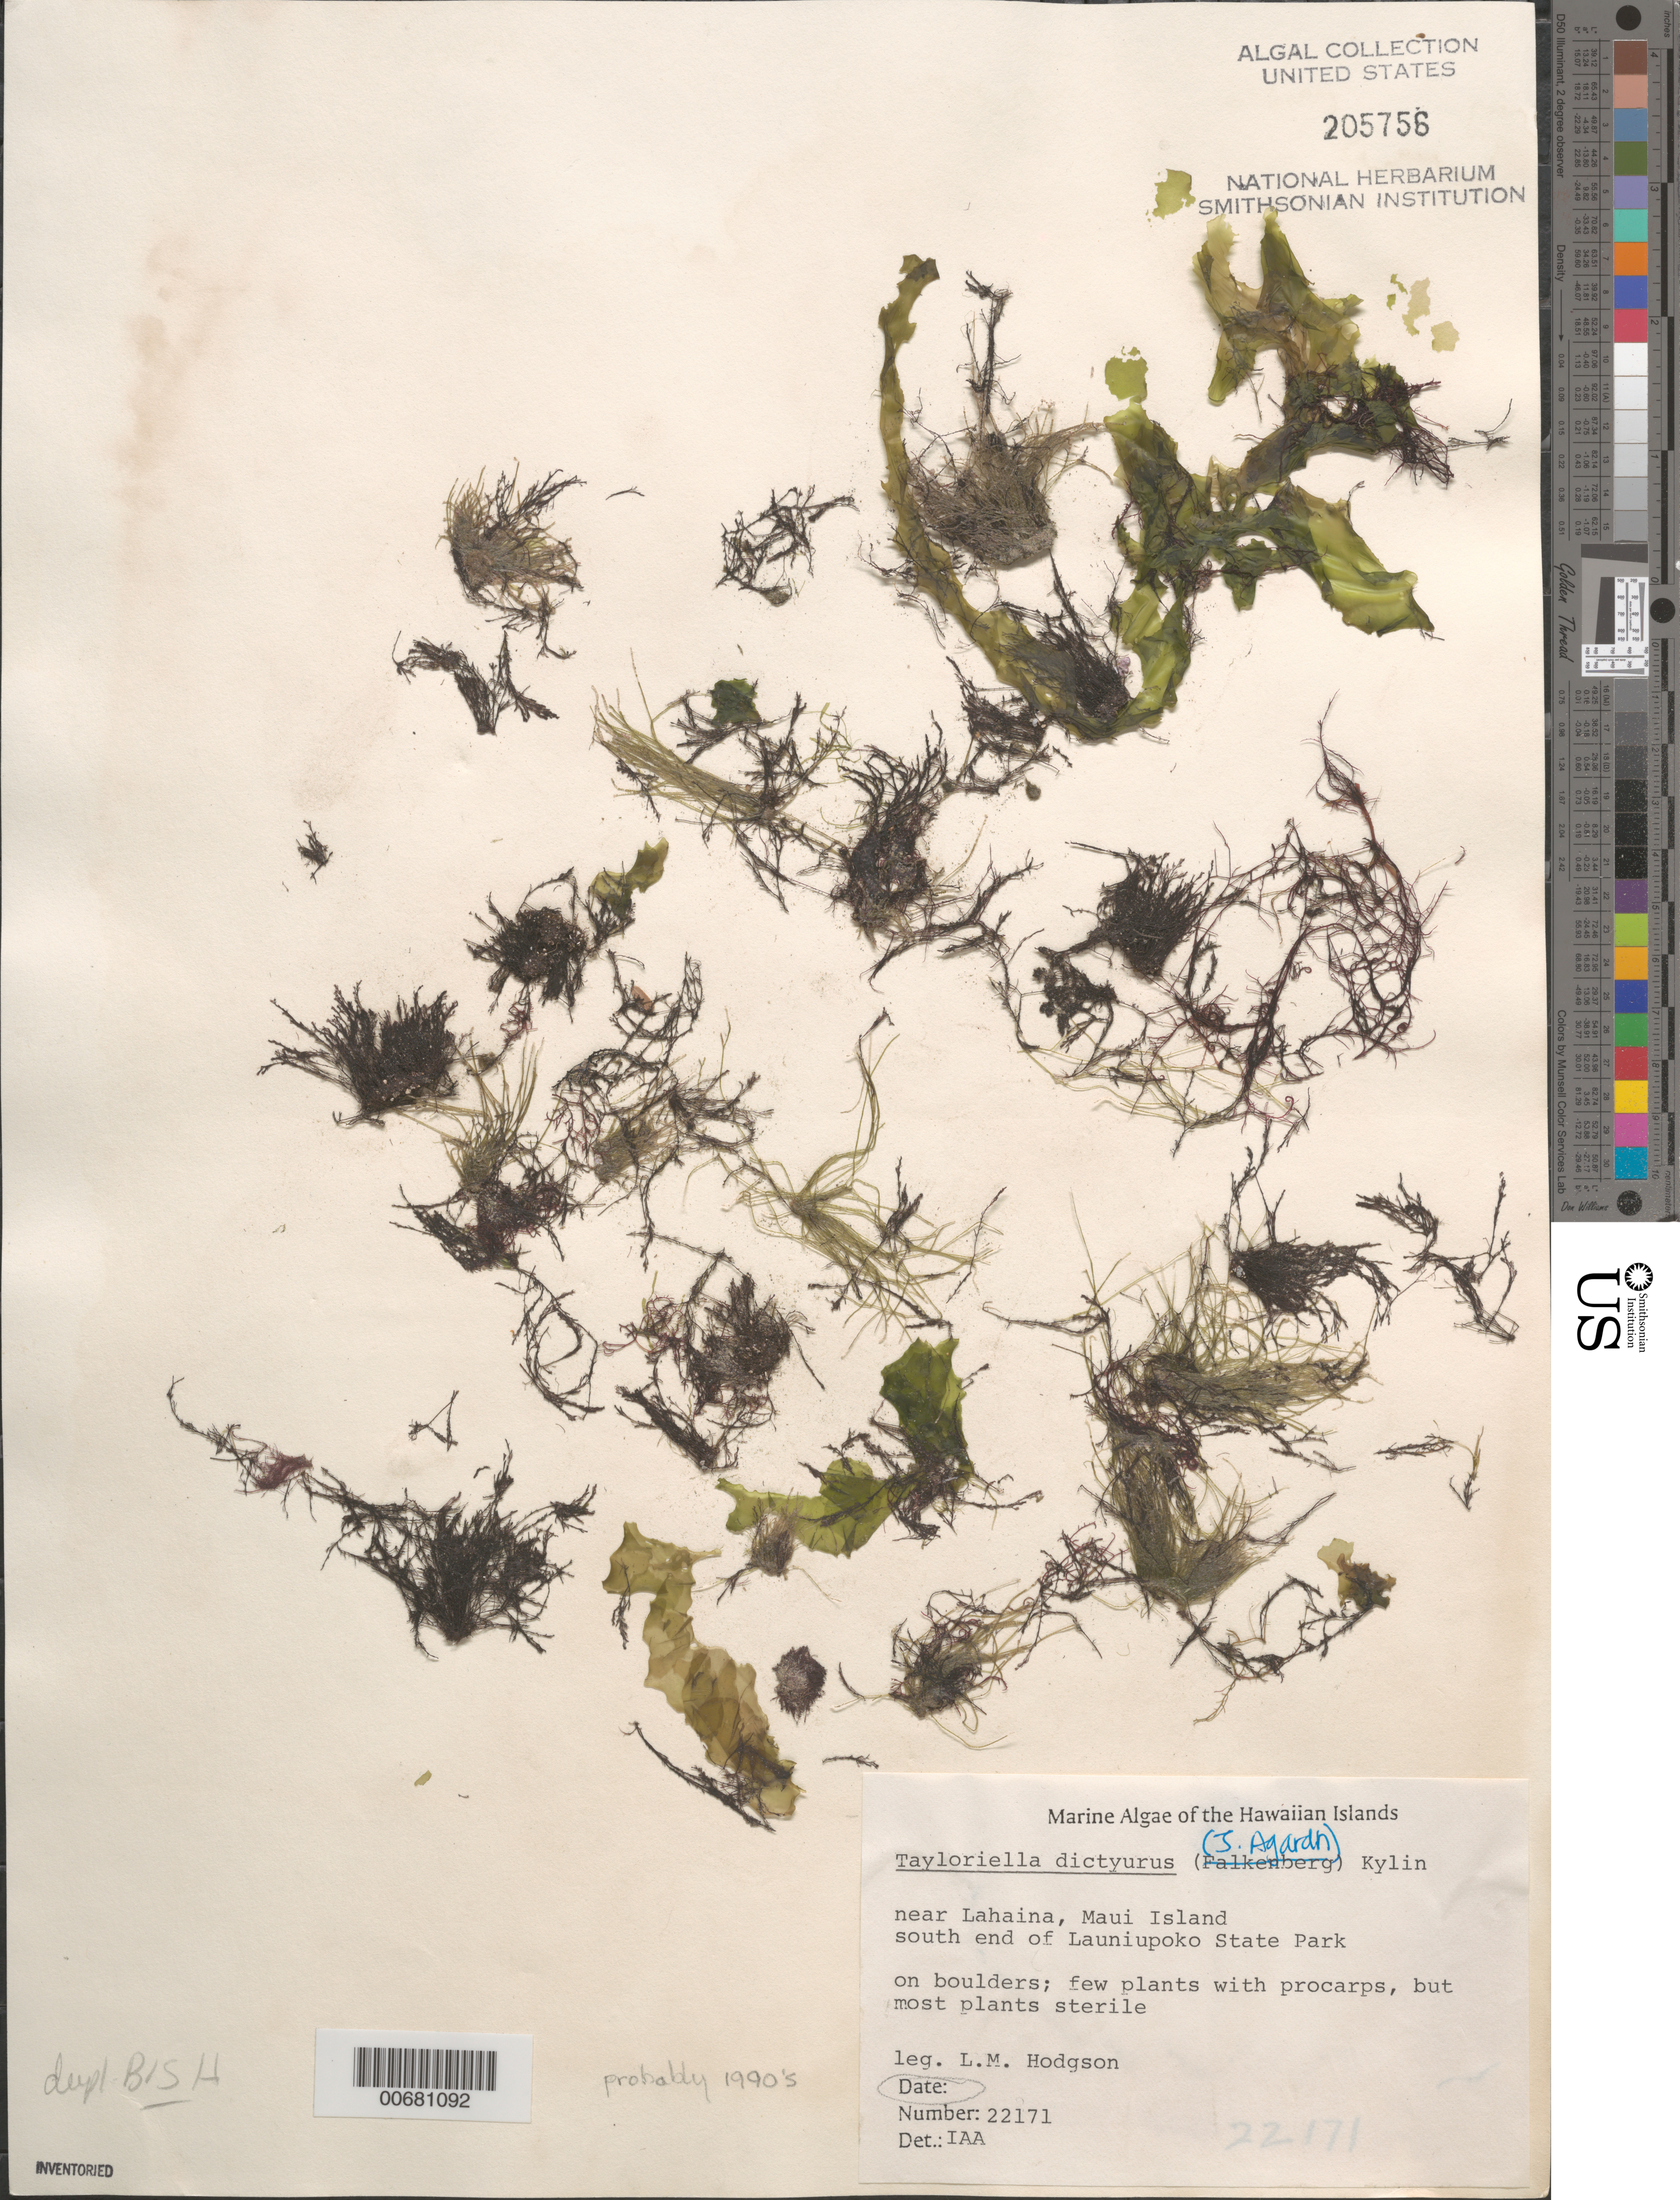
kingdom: Plantae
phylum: Rhodophyta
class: Florideophyceae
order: Ceramiales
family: Rhodomelaceae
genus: Tayloriella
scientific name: Tayloriella dictyurus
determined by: Abbott, Isabella A.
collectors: L. M. Hodgson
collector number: IAA 22171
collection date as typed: no date given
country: United States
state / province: Hawaii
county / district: Maui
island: Maui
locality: Launiupoko State Park, south end, near Lahaina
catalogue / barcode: US 205756